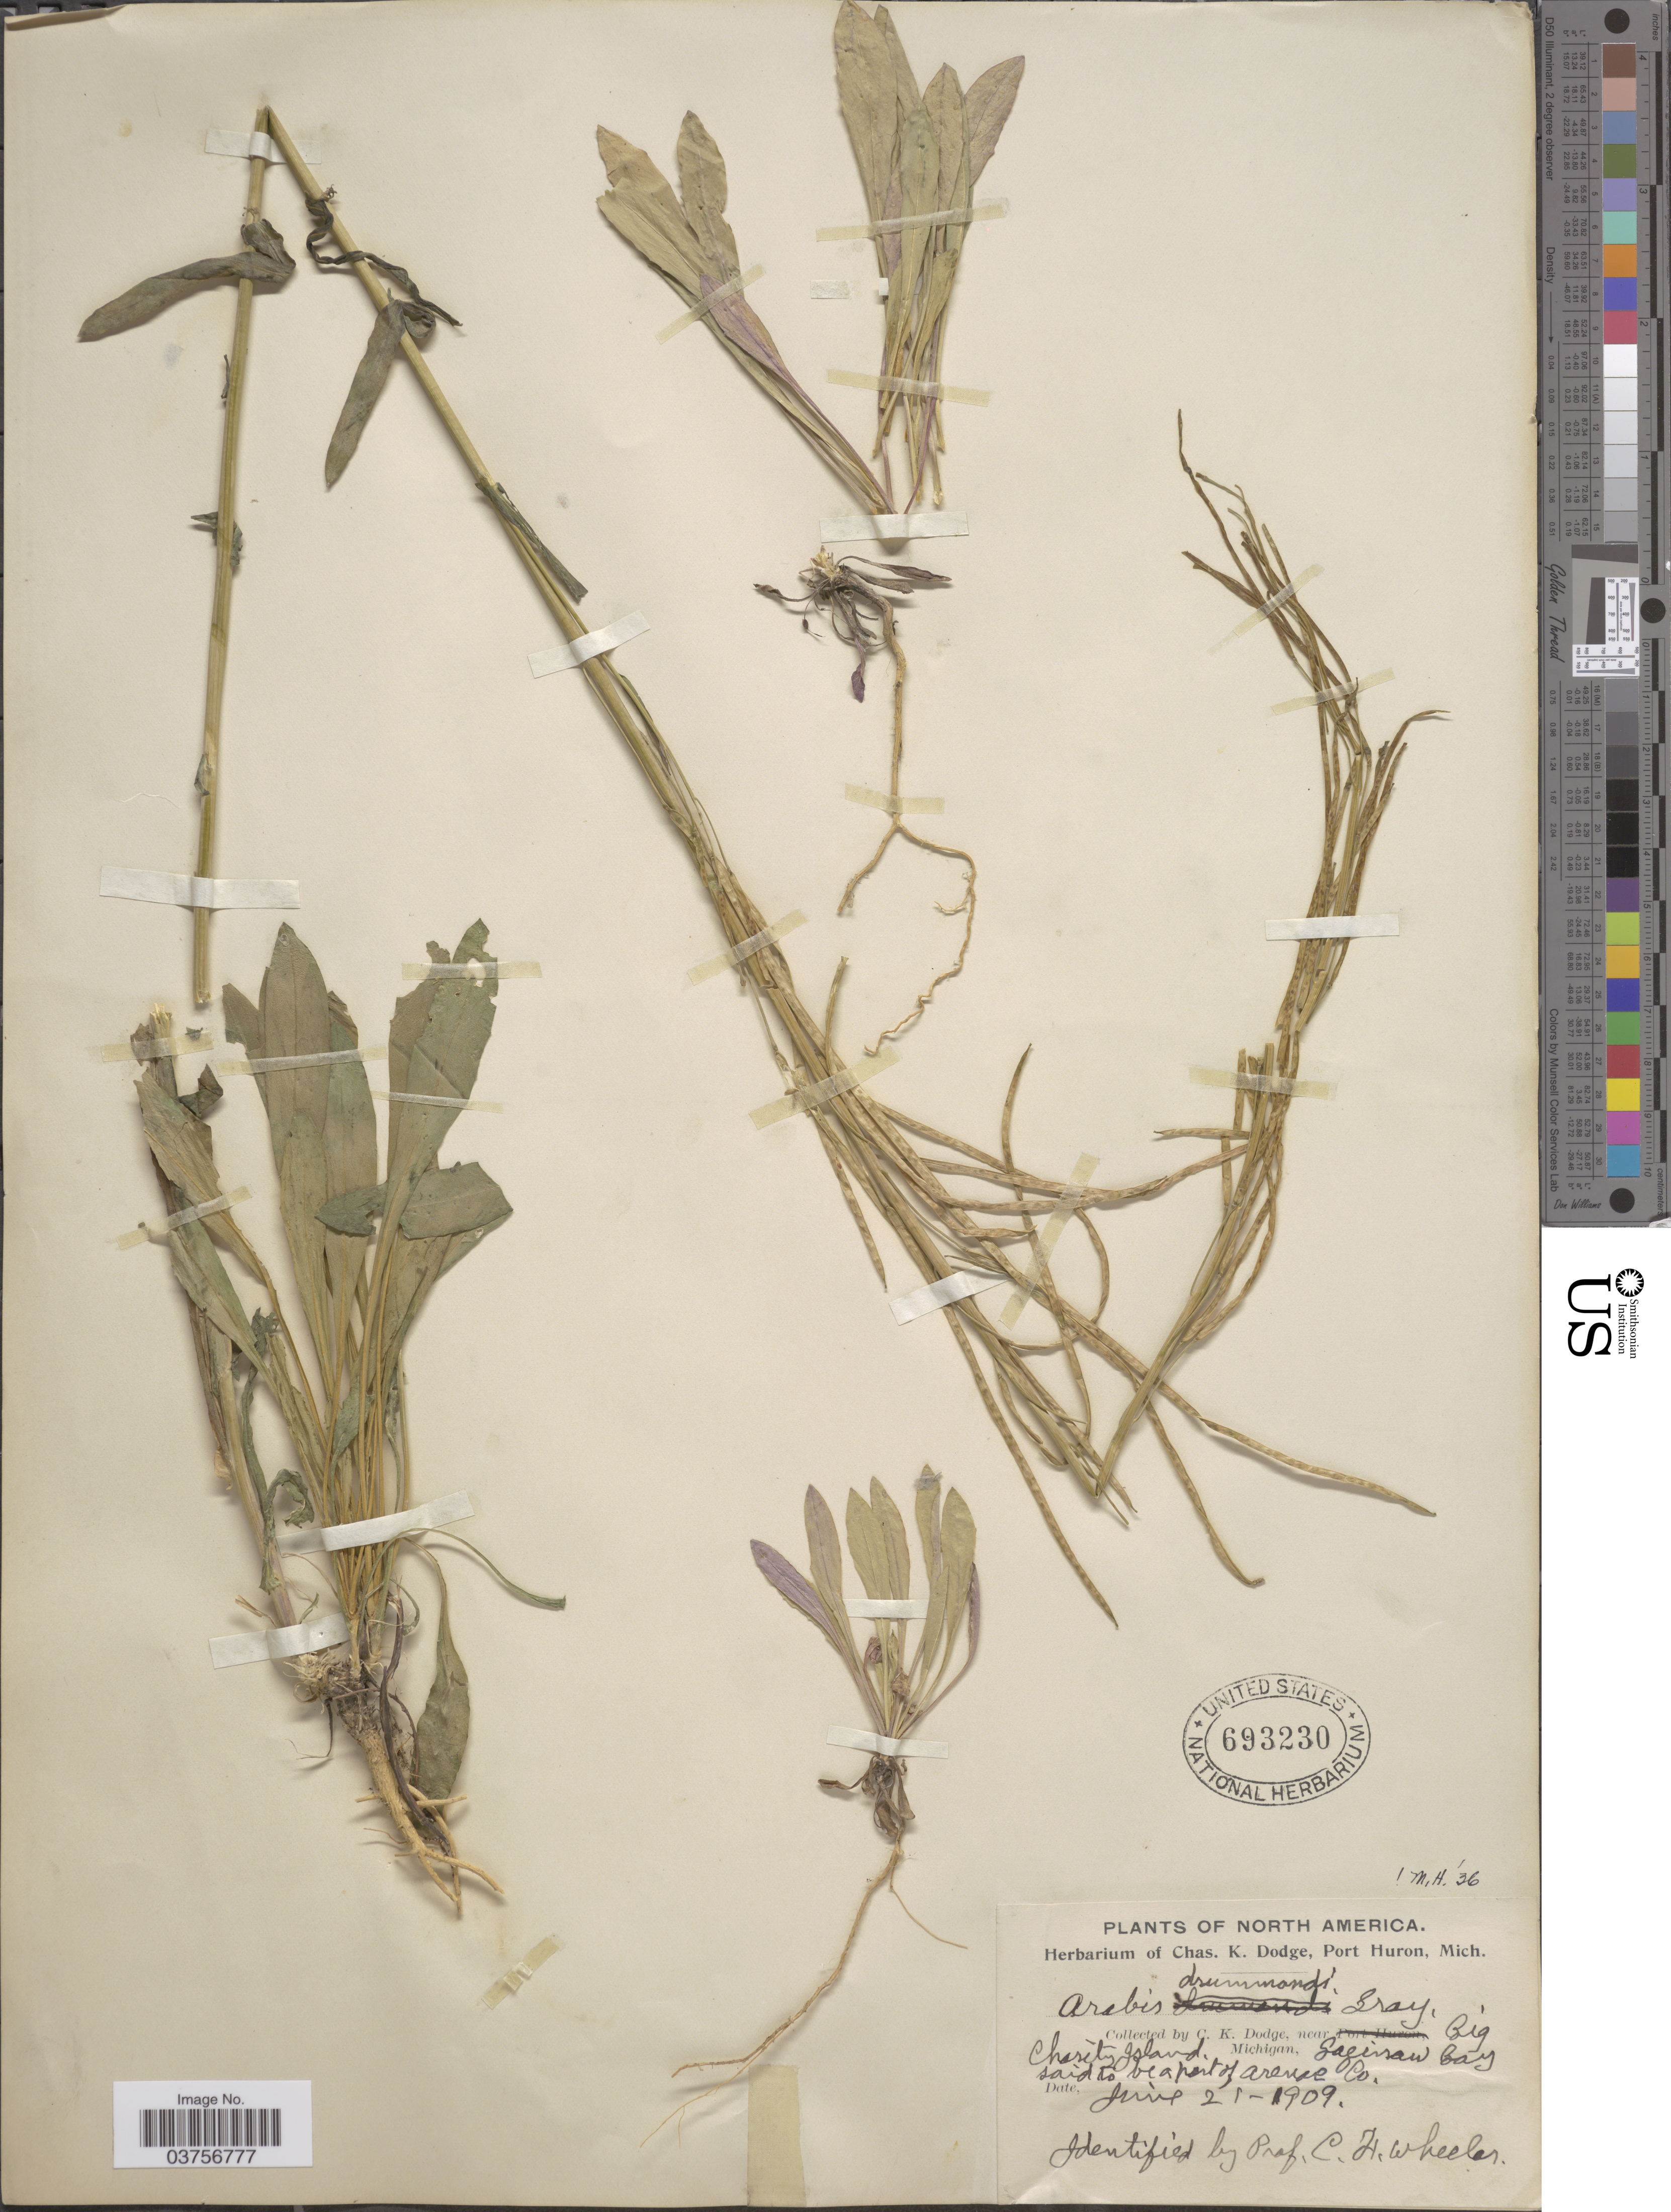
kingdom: Plantae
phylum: Tracheophyta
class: Magnoliopsida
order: Brassicales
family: Brassicaceae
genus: Arabis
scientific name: Arabis drummondii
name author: A. Gray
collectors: C. Dodge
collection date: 1909-06-21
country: United States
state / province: Michigan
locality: Near Big Charity Island. Siganaw Bay said to be a part of Arenac Co.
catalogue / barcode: US 693230